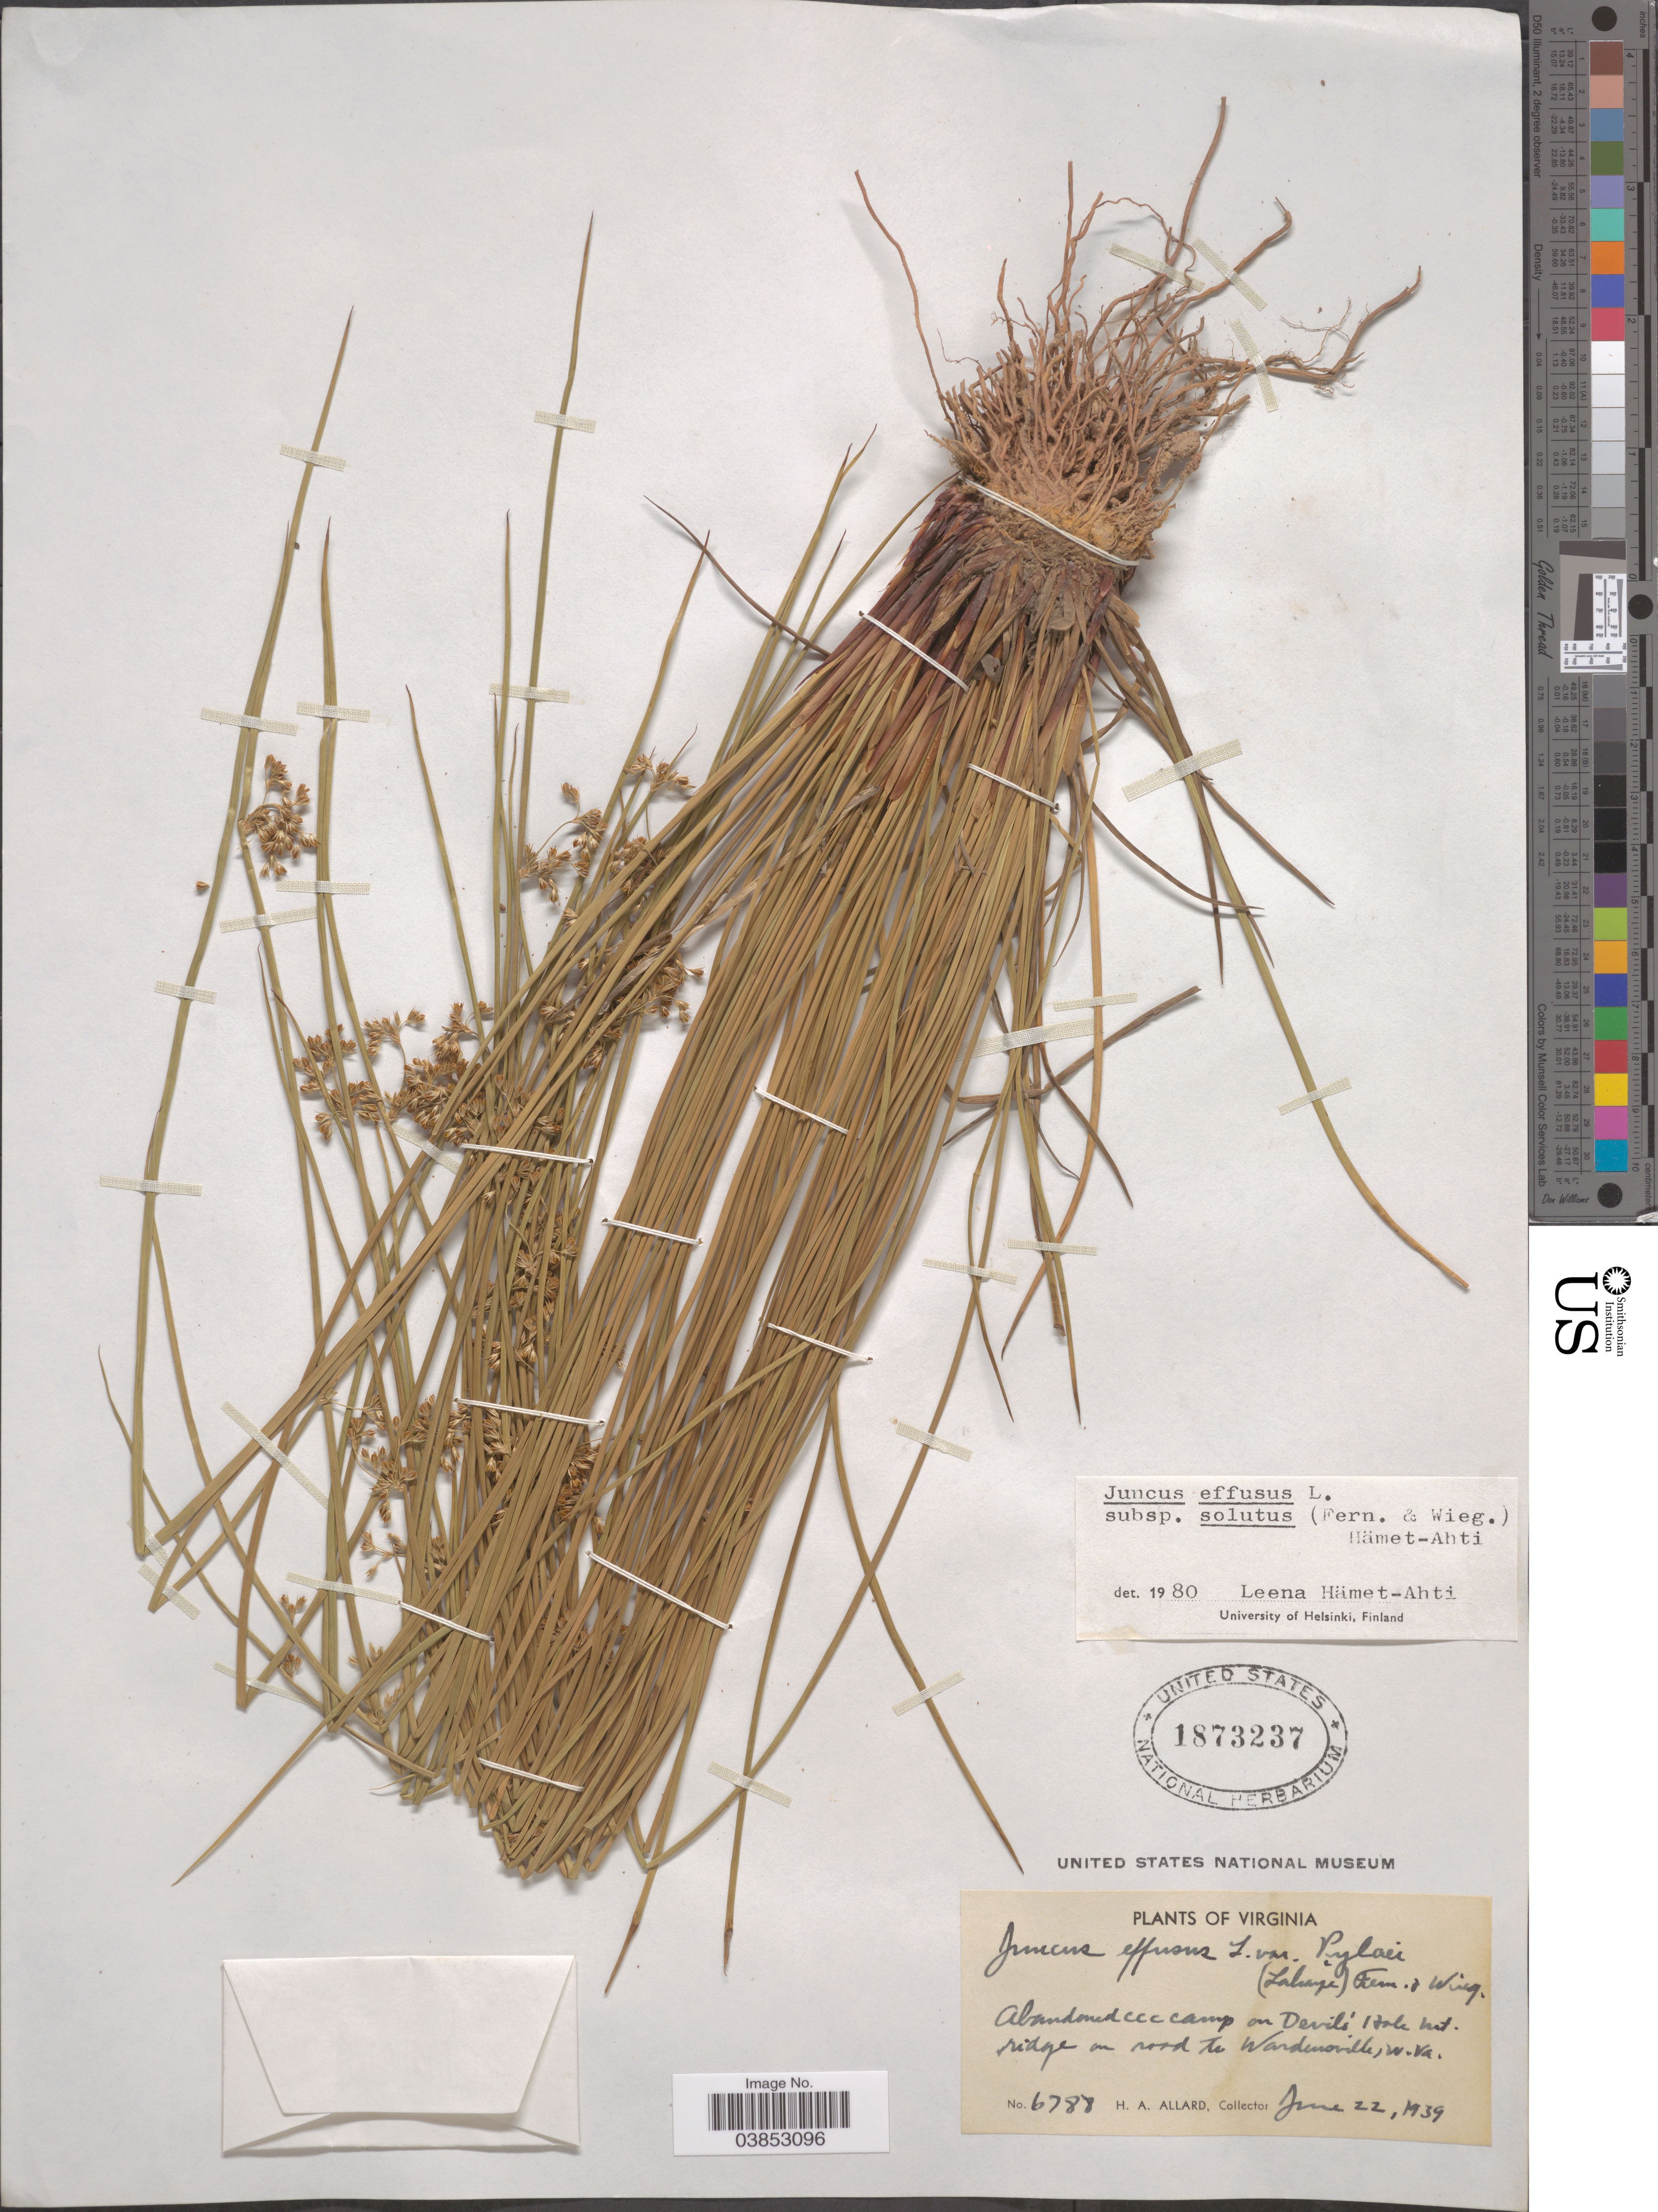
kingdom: Plantae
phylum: Tracheophyta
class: Liliopsida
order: Poales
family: Juncaceae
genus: Juncus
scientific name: Juncus effusus var. solutus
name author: Fernald & Wiegand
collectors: H. A. Allard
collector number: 6788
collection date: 1939-06-22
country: United States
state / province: West Virginia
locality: At abandoned ccc camp on Devil's Hole Mt. ridge on road to Wardensville.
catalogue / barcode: US 1873237